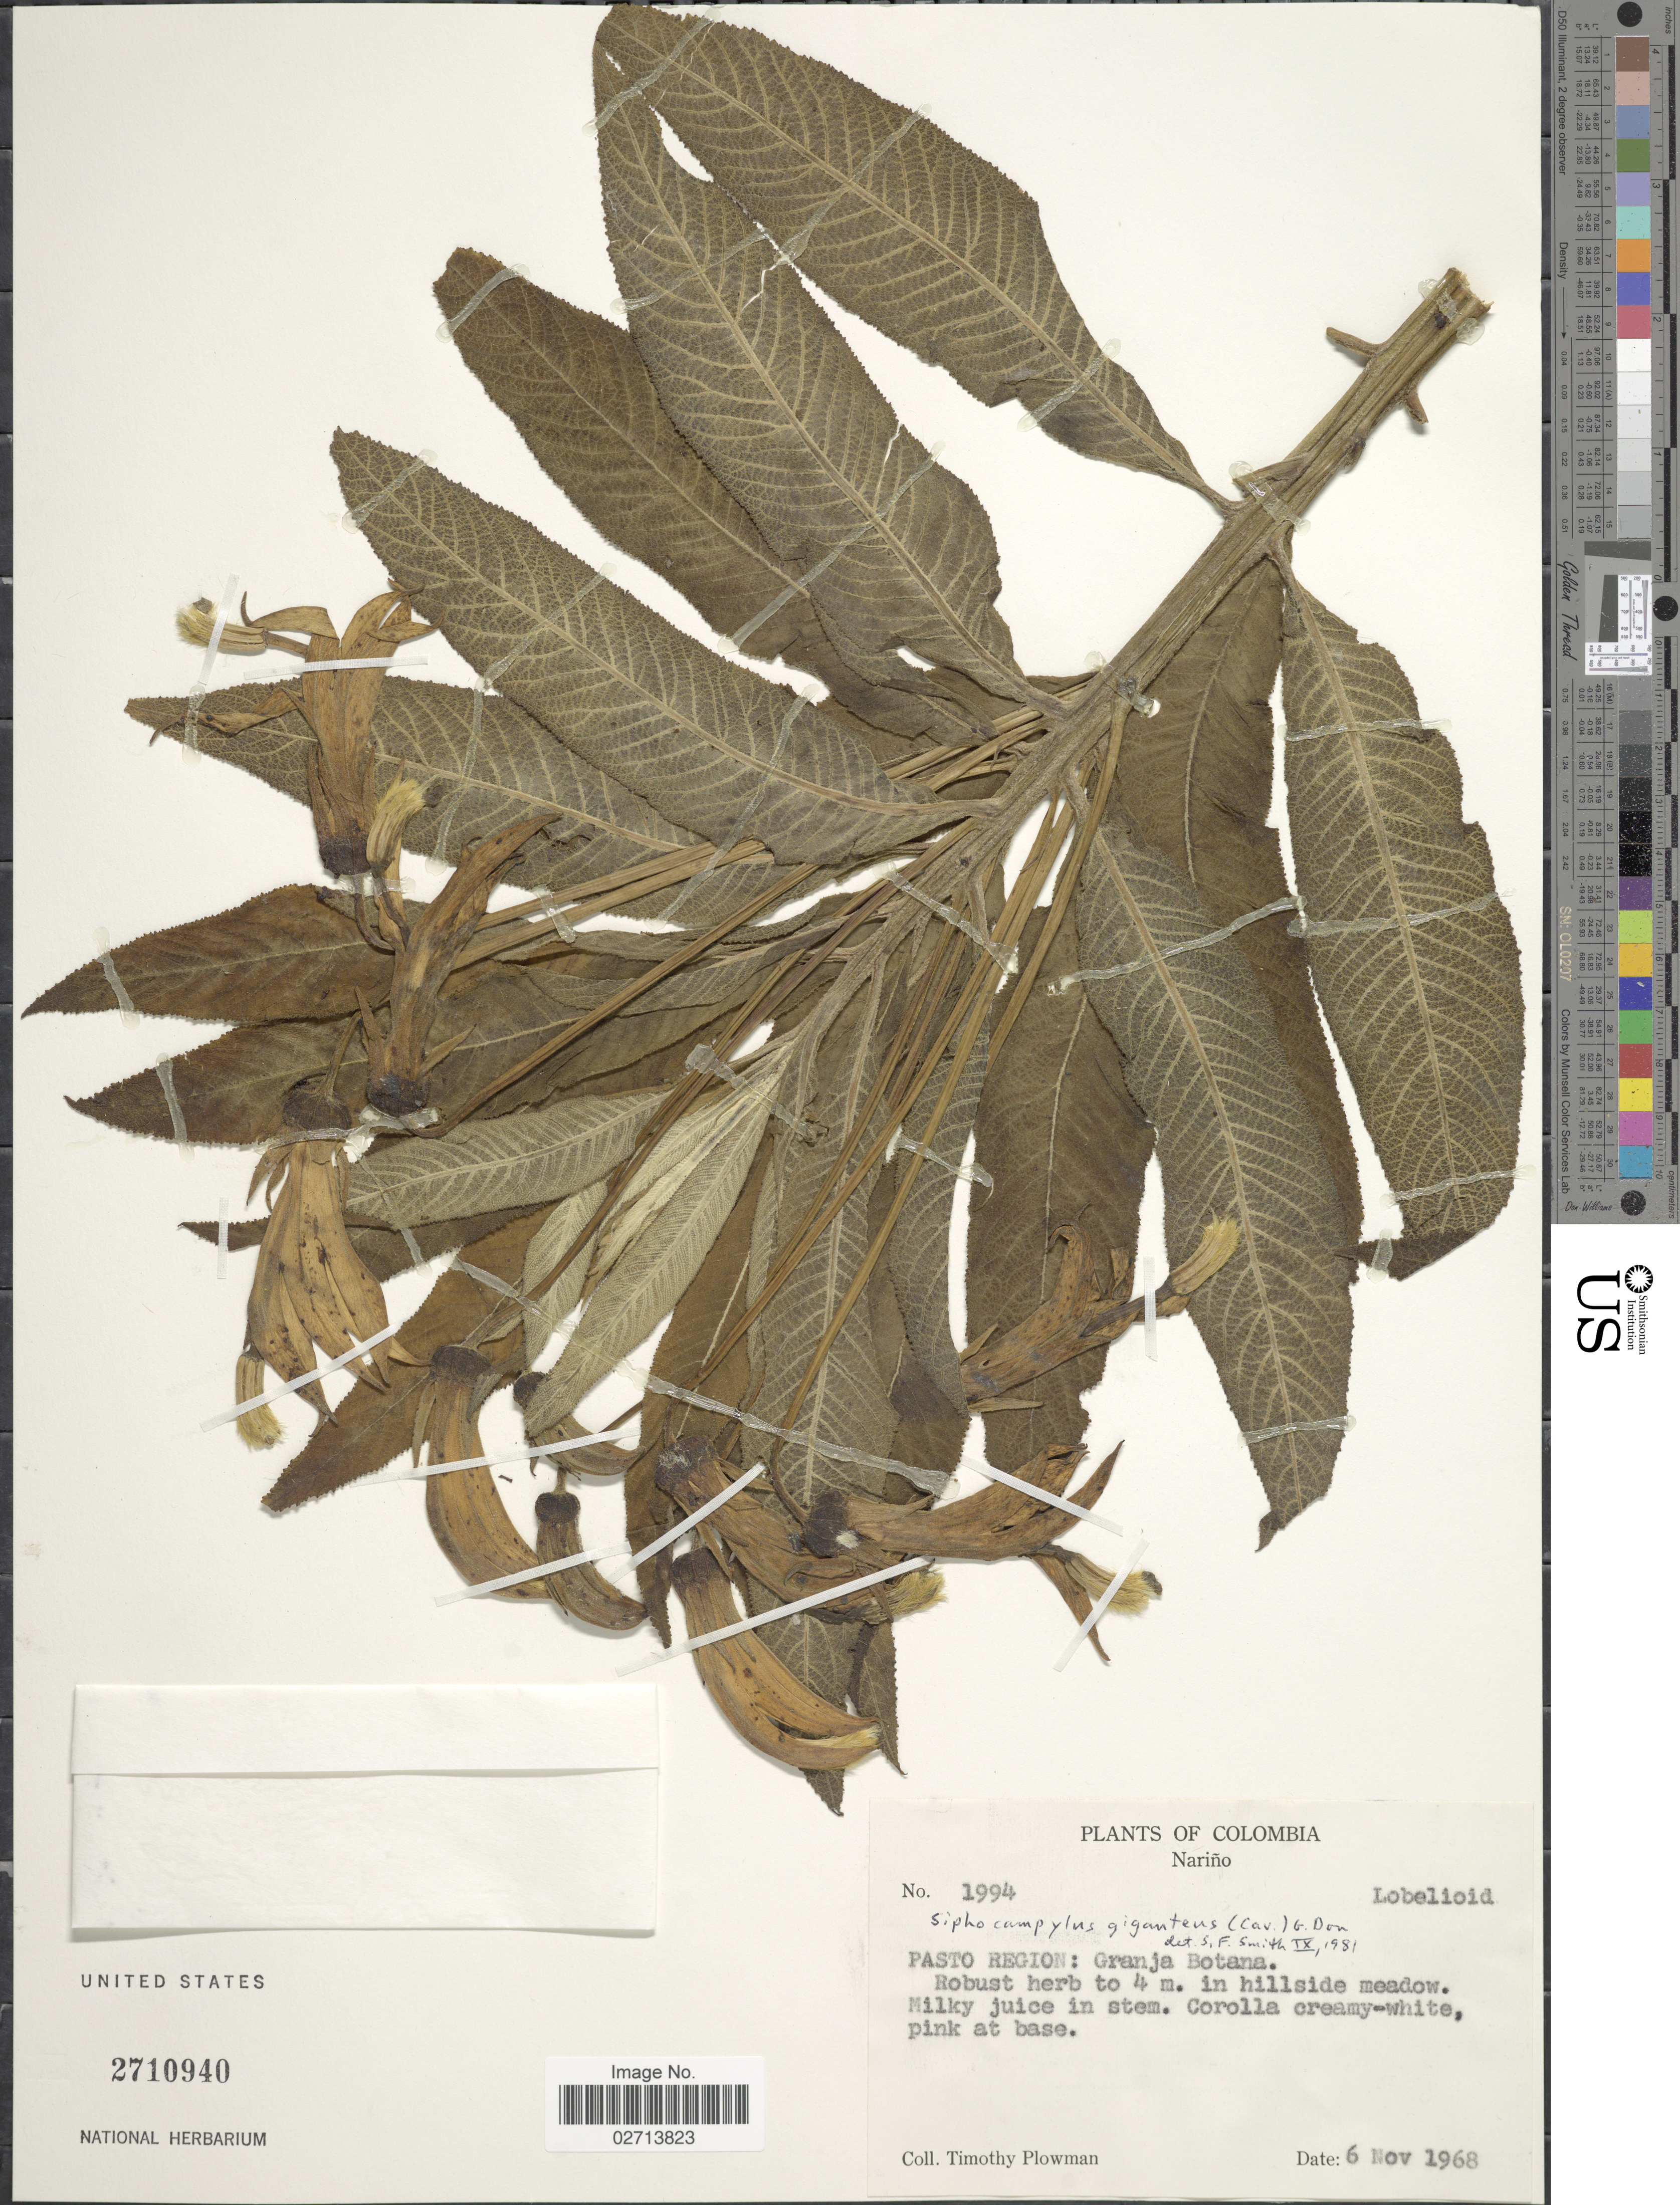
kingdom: Plantae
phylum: Tracheophyta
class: Magnoliopsida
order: Asterales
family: Campanulaceae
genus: Siphocampylus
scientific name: Siphocampylus giganteus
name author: (Cav.) G. Don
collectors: T. Plowman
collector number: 1994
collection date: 1968-11-06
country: Colombia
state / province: Nariño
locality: Pasto Region: Granja Botana; in hillside meadow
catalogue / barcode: US 2710940